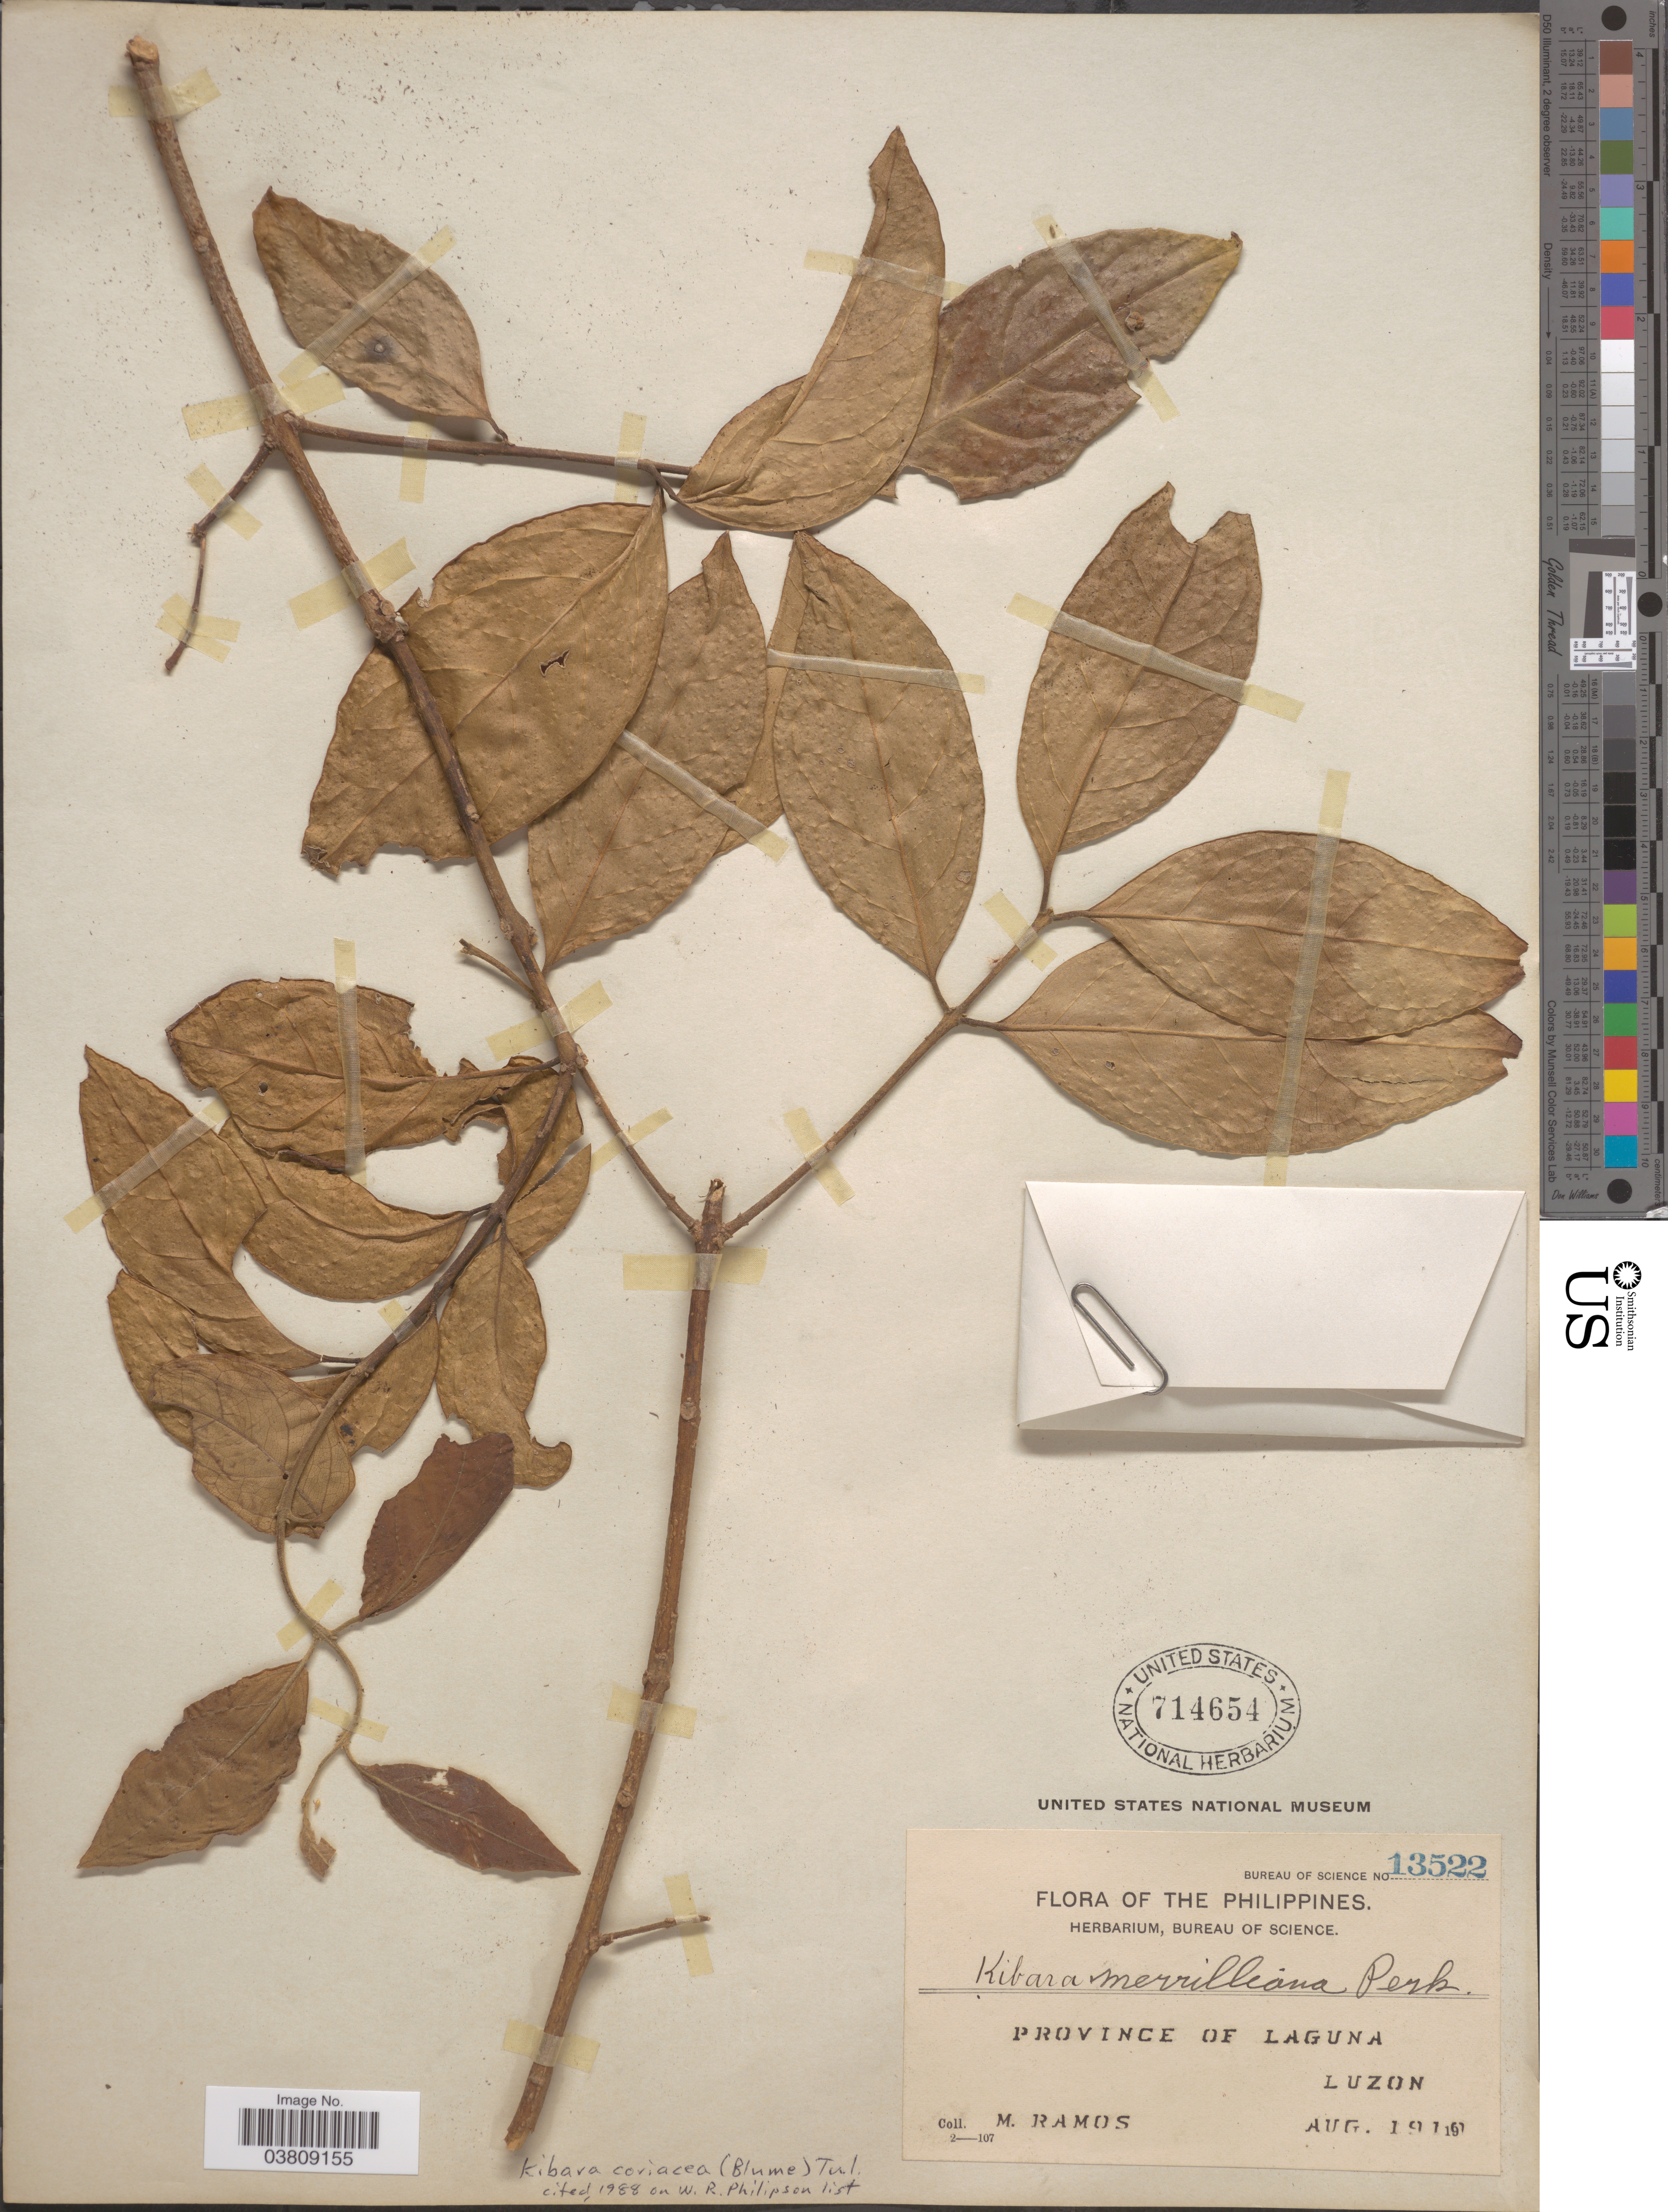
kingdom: Plantae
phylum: Tracheophyta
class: Magnoliopsida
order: Laurales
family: Monimiaceae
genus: Kibara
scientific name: Kibara coriacea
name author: (Blume) Hook. f. & Thomson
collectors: M. Ramos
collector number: Bureau of Science 13522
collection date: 1910-08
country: Philippines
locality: Province of Laguna, Luzon.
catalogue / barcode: US 714654